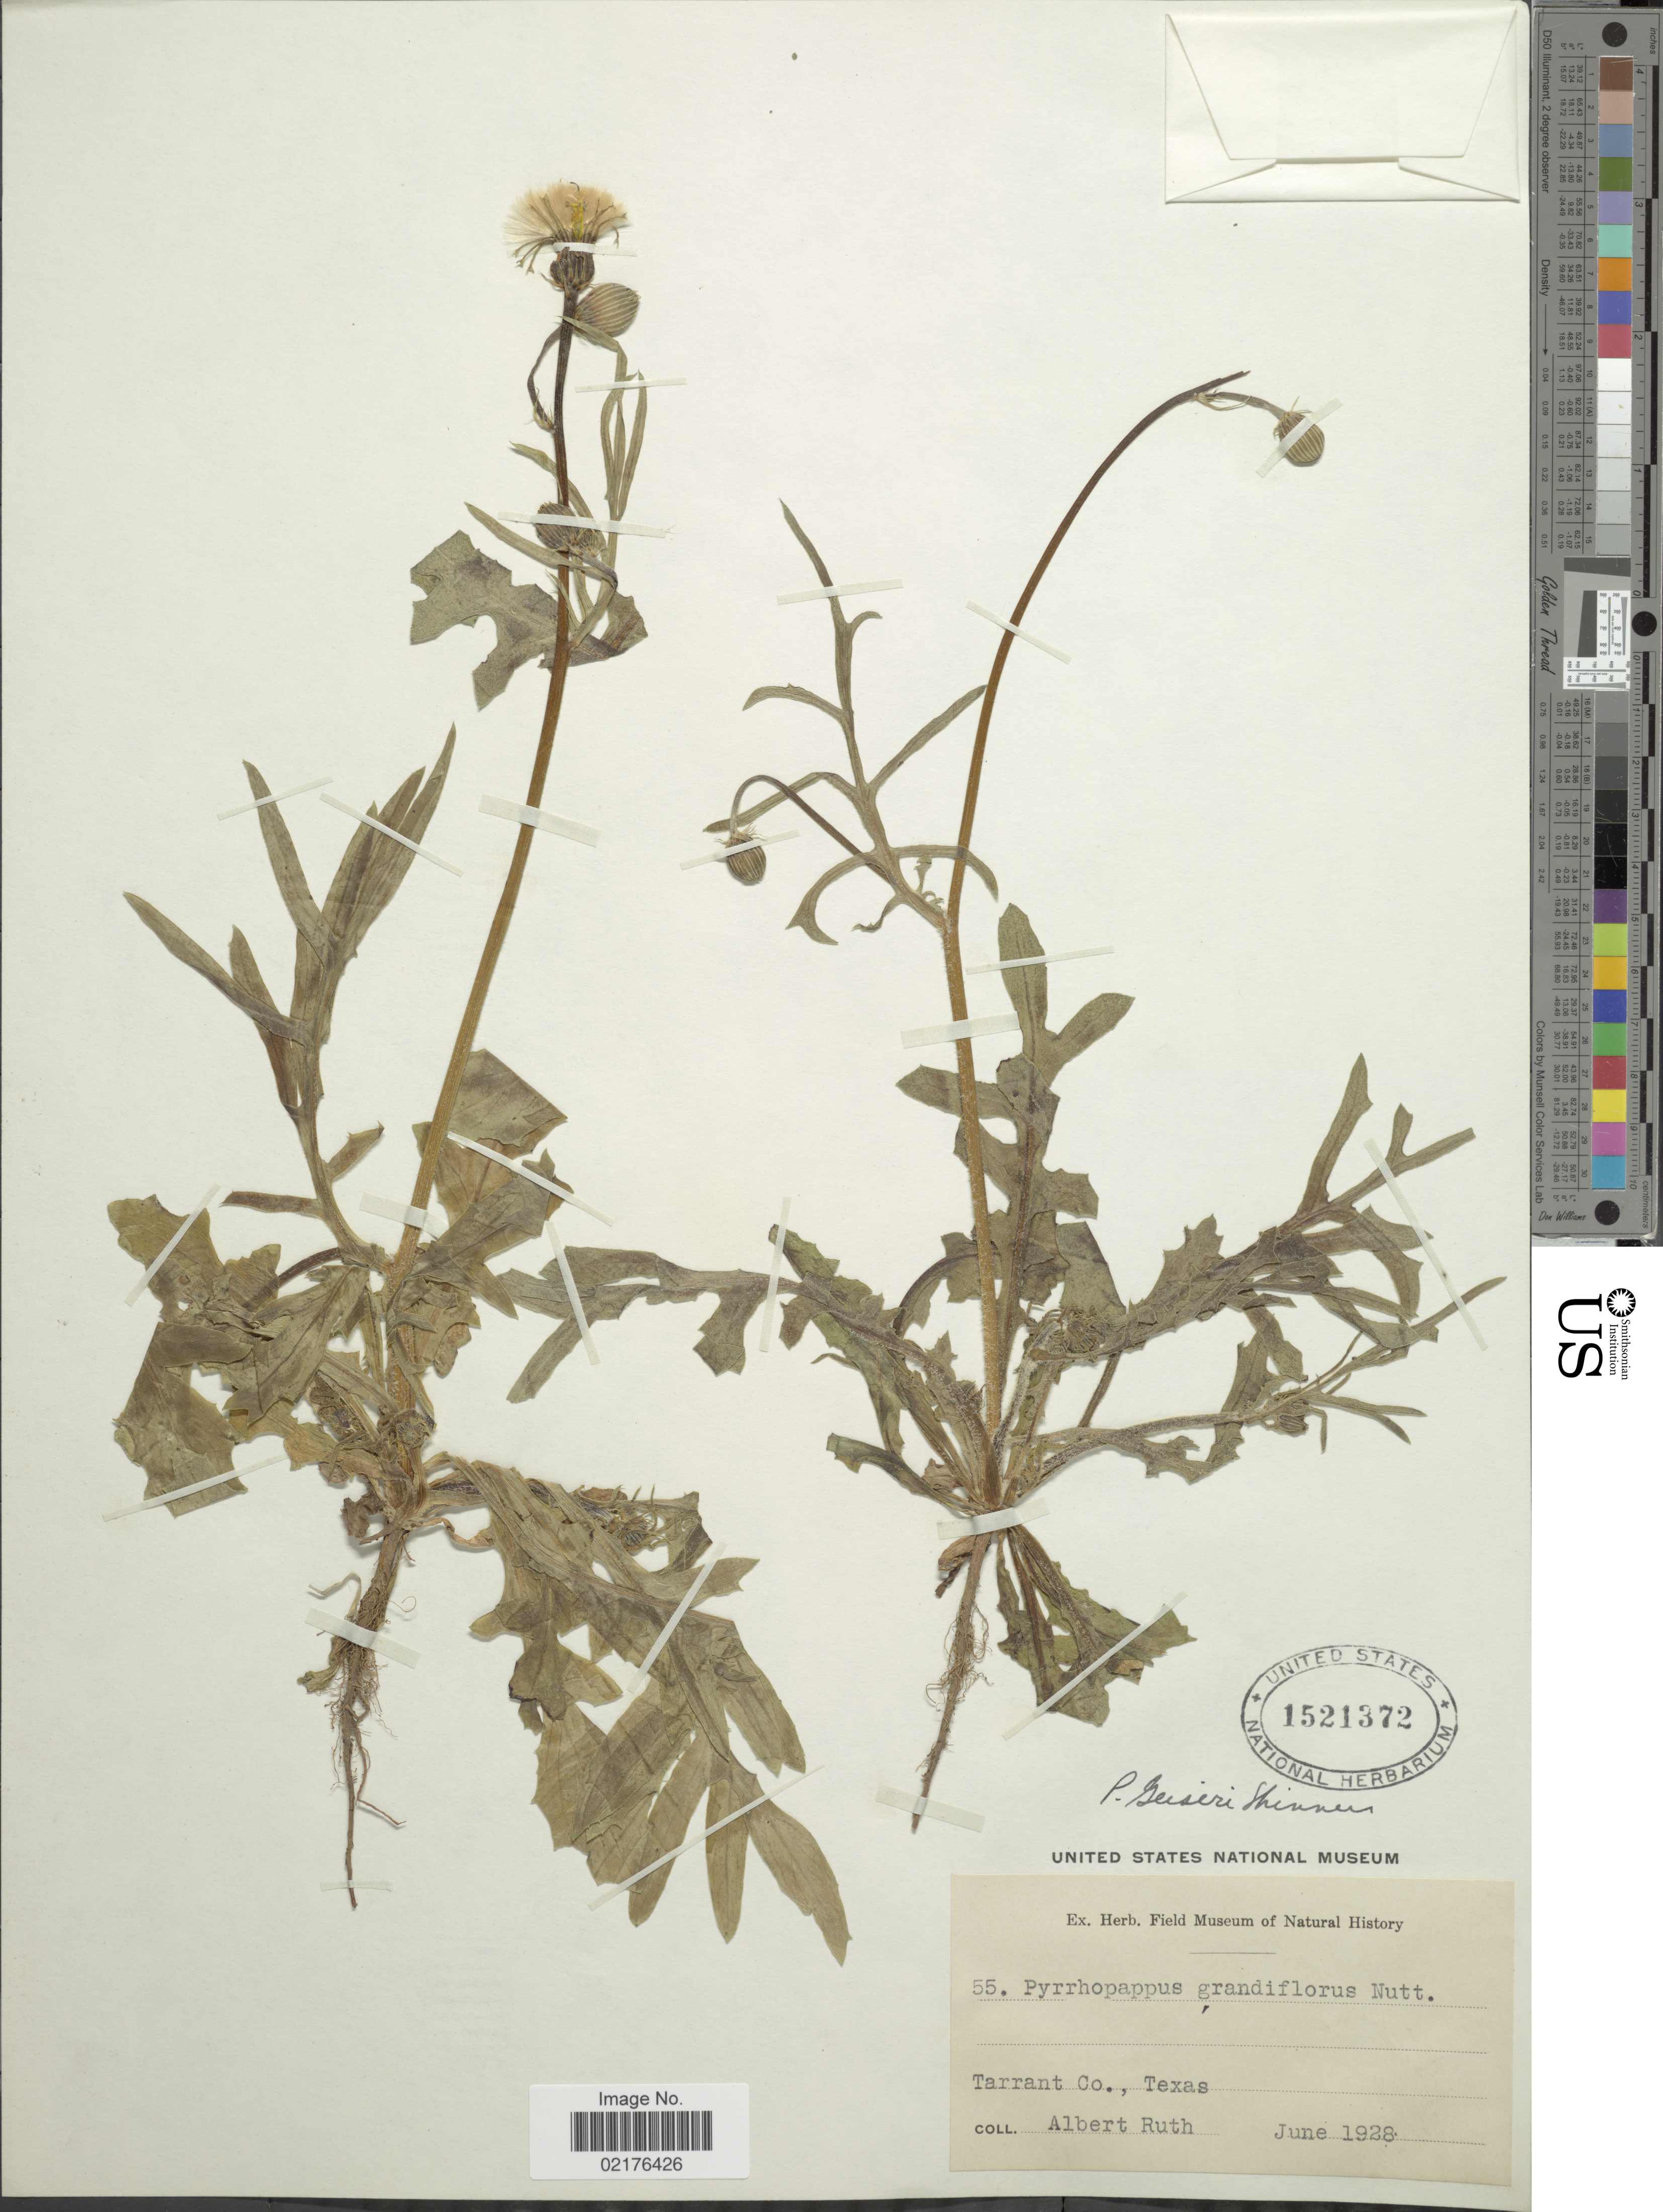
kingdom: Plantae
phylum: Tracheophyta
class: Magnoliopsida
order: Asterales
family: Asteraceae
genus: Pyrrhopappus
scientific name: Pyrrhopappus pauciflorus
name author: (D. Don) DC.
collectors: A. Ruth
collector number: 55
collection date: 1928-06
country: United States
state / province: Texas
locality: Tarrant Co., Texas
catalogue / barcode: US 1521372